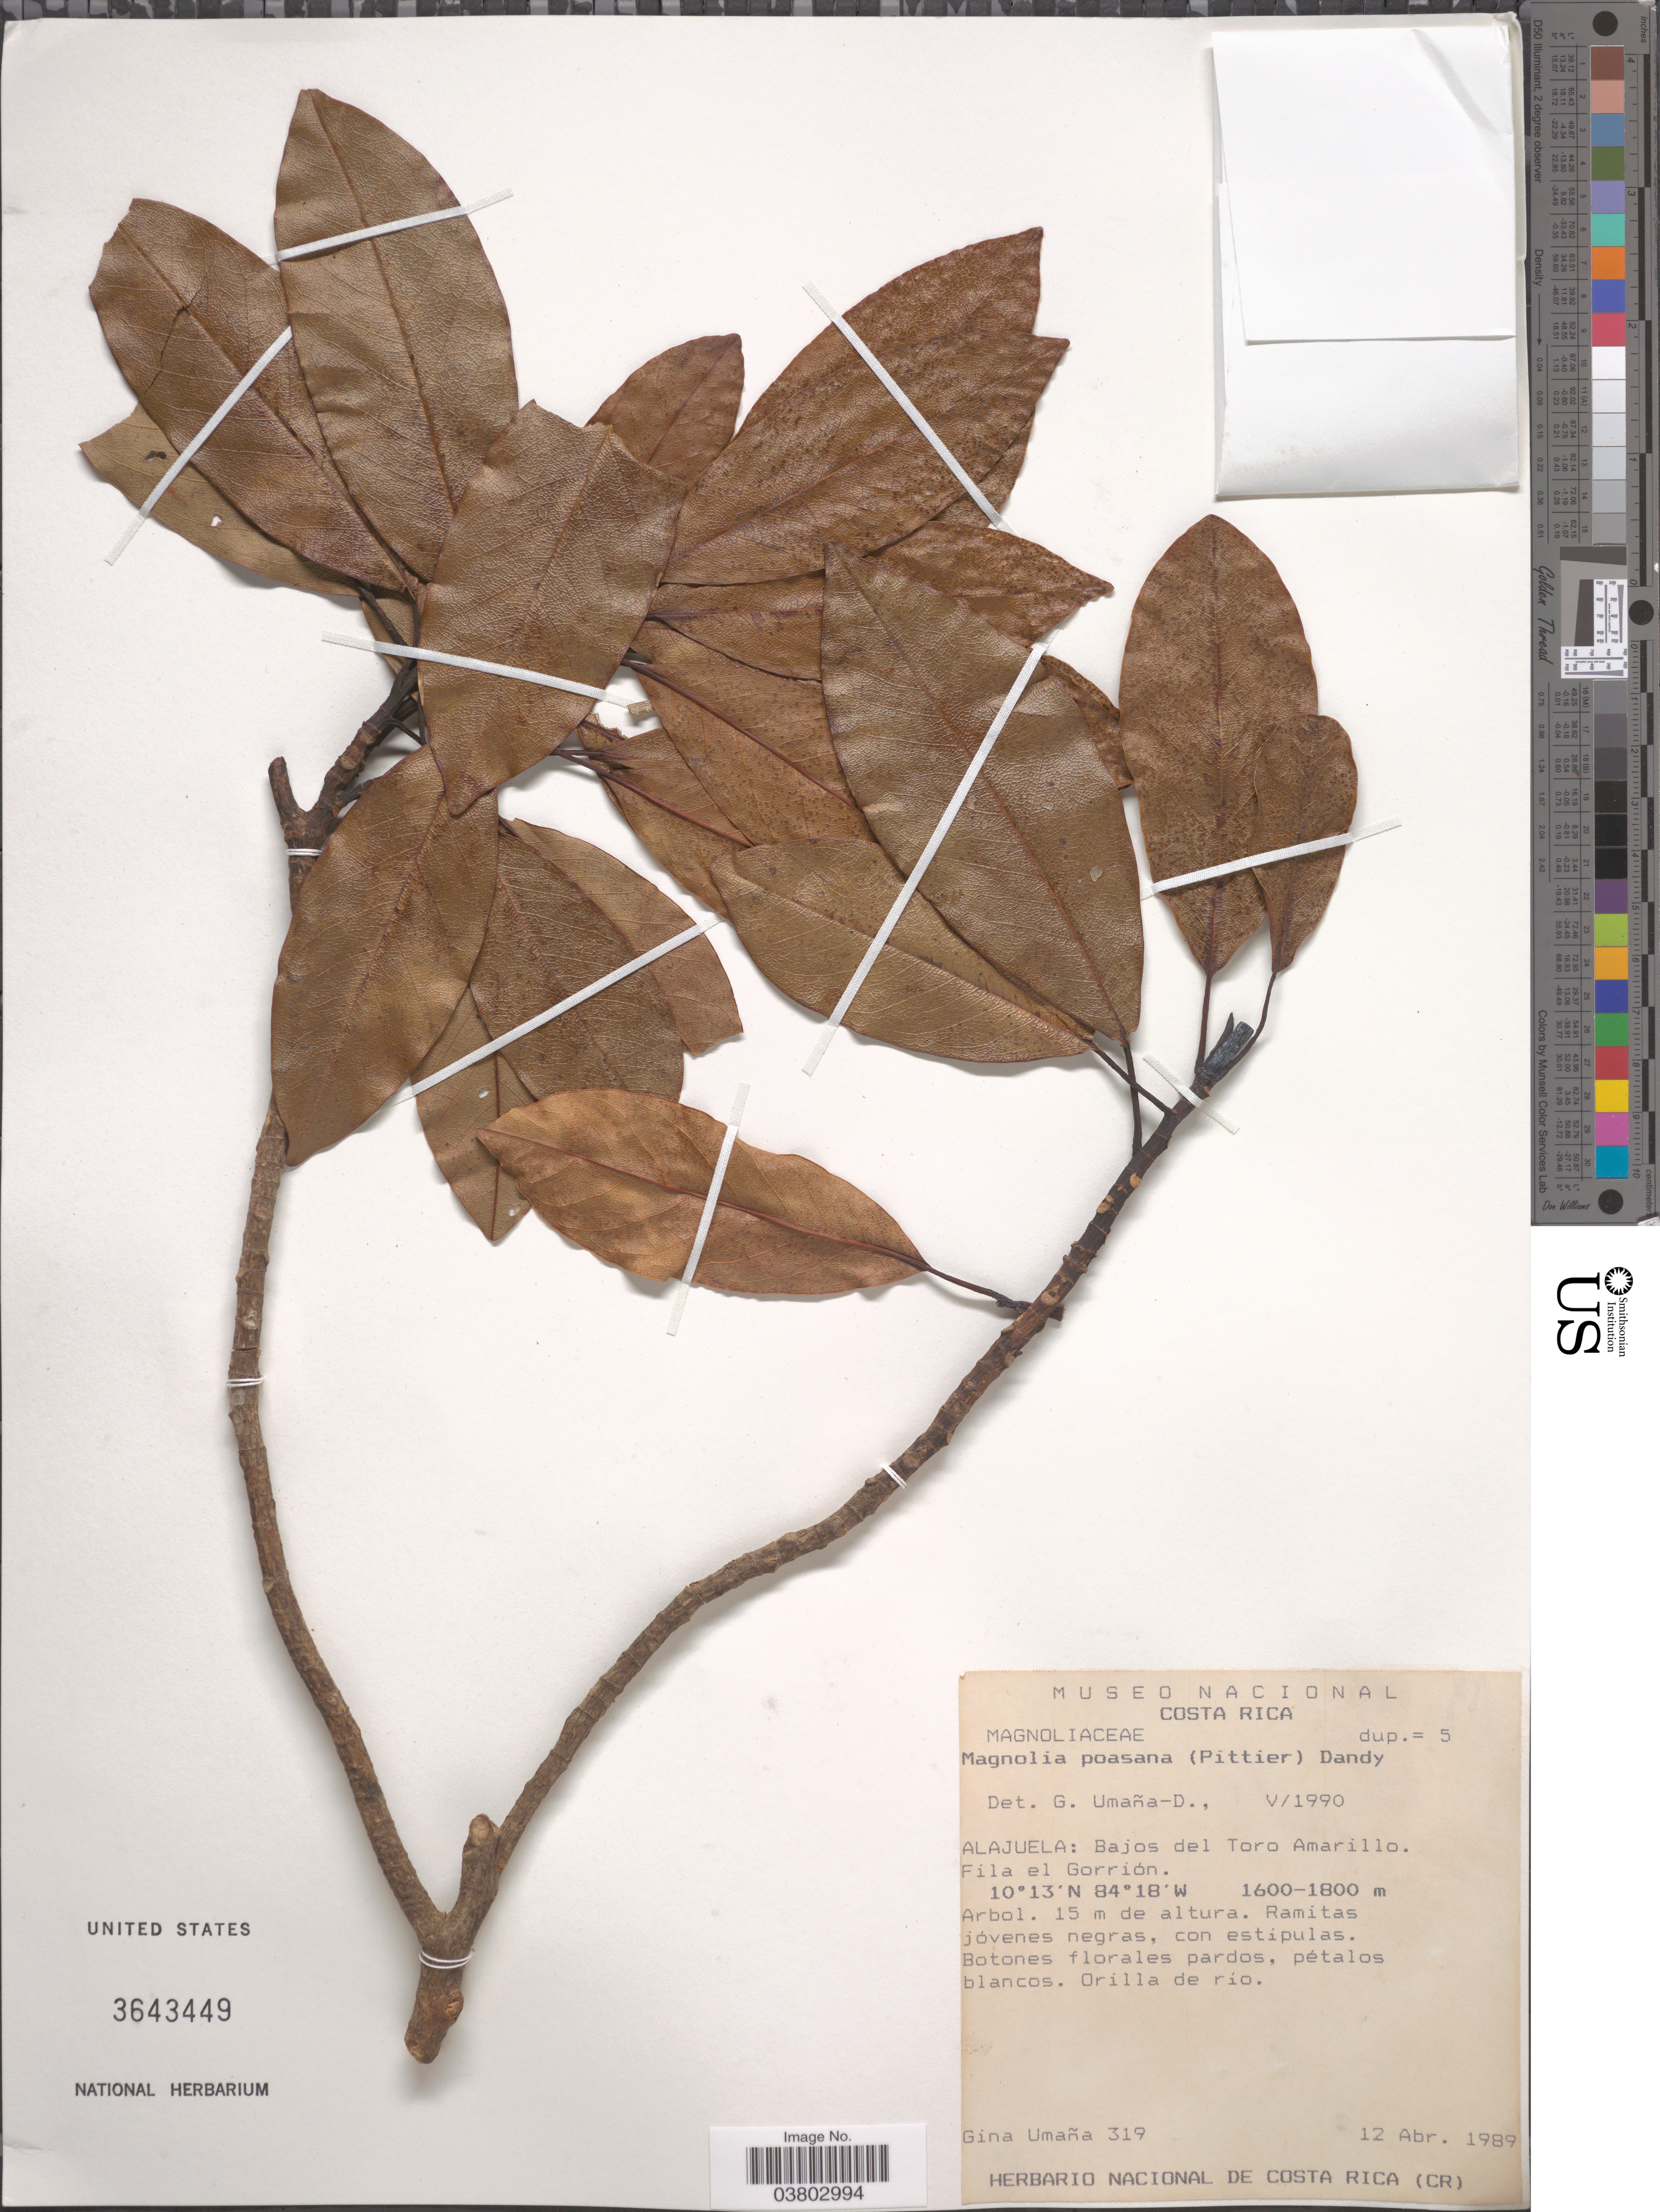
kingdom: Plantae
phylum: Tracheophyta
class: Magnoliopsida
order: Magnoliales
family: Magnoliaceae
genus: Magnolia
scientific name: Magnolia poasana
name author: Dandy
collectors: G. Umana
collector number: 319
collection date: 1989-04-12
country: Costa Rica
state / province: Alajuela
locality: Bajos del Toro Amarillo. Fila el Gorrión.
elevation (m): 1600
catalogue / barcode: US 3643449